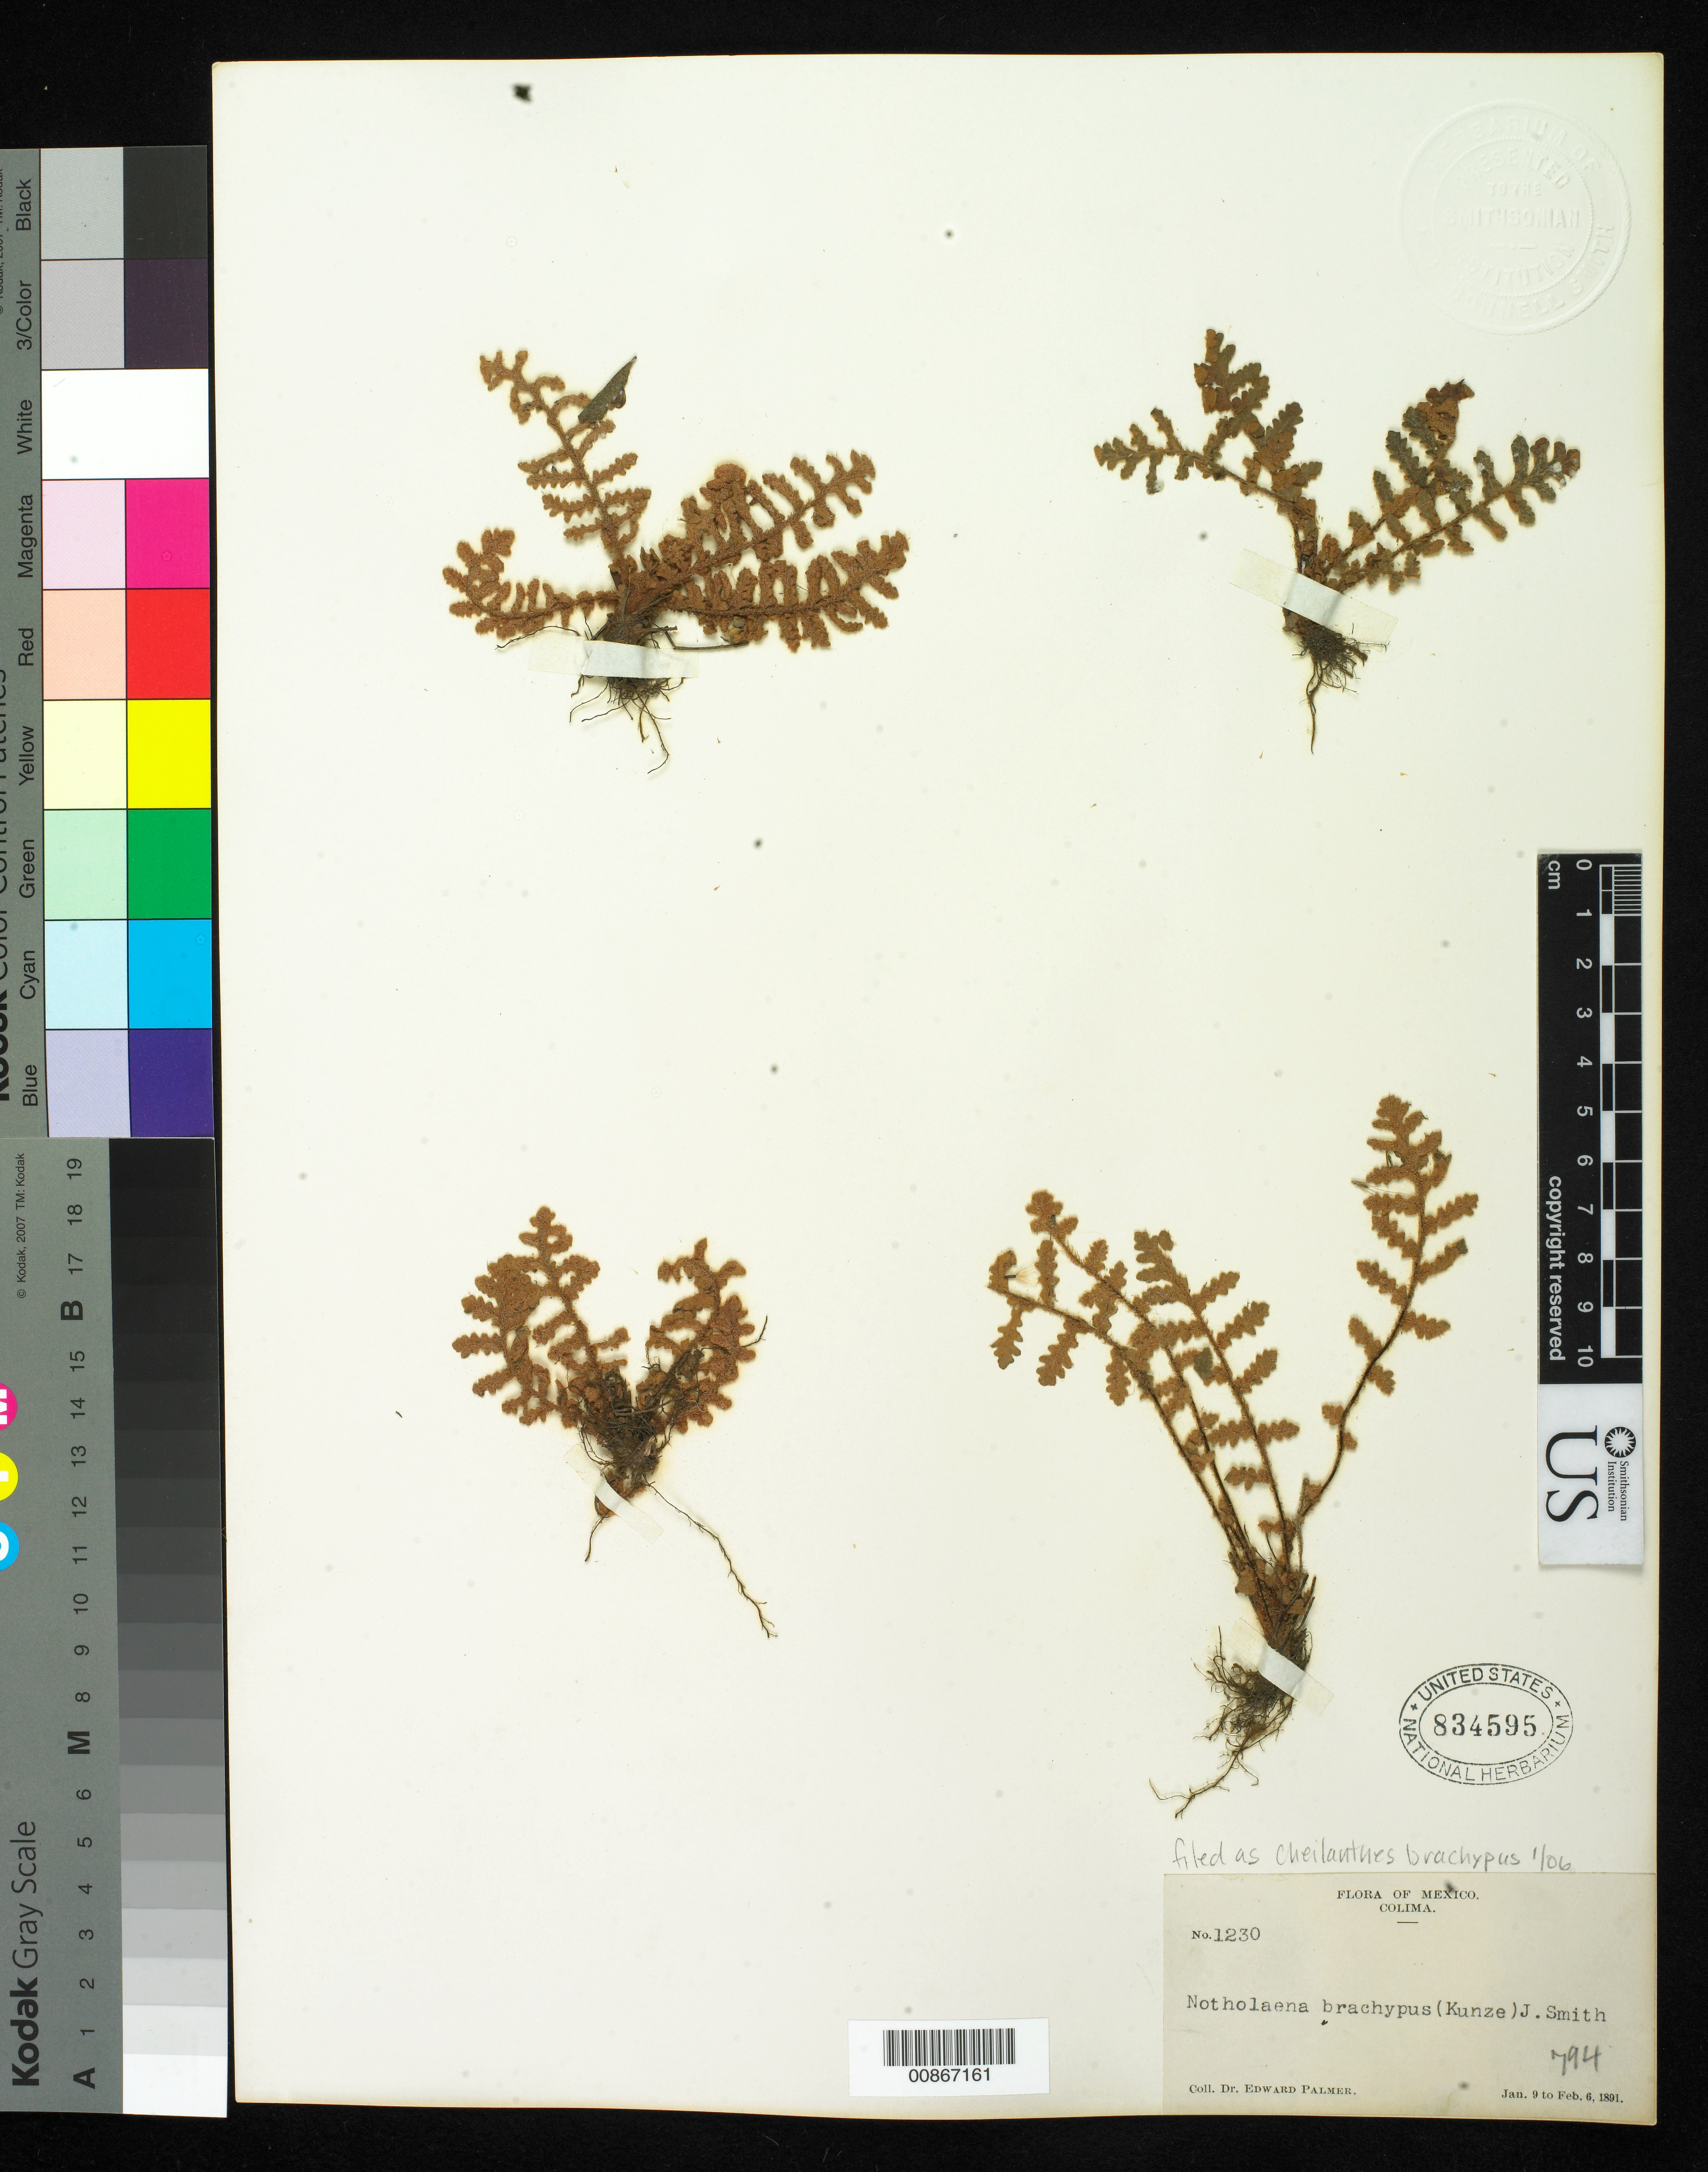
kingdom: Plantae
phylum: Tracheophyta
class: Polypodiopsida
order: Polypodiales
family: Pteridaceae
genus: Notholaena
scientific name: Notholaena brachypus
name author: (Kunze) J. Sm.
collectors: E. Palmer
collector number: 1230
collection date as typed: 09 Jan 1891 to 06 Feb 1891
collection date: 1891-01-09/1891-02-06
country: Mexico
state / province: Colima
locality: Colima.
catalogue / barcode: US 834595